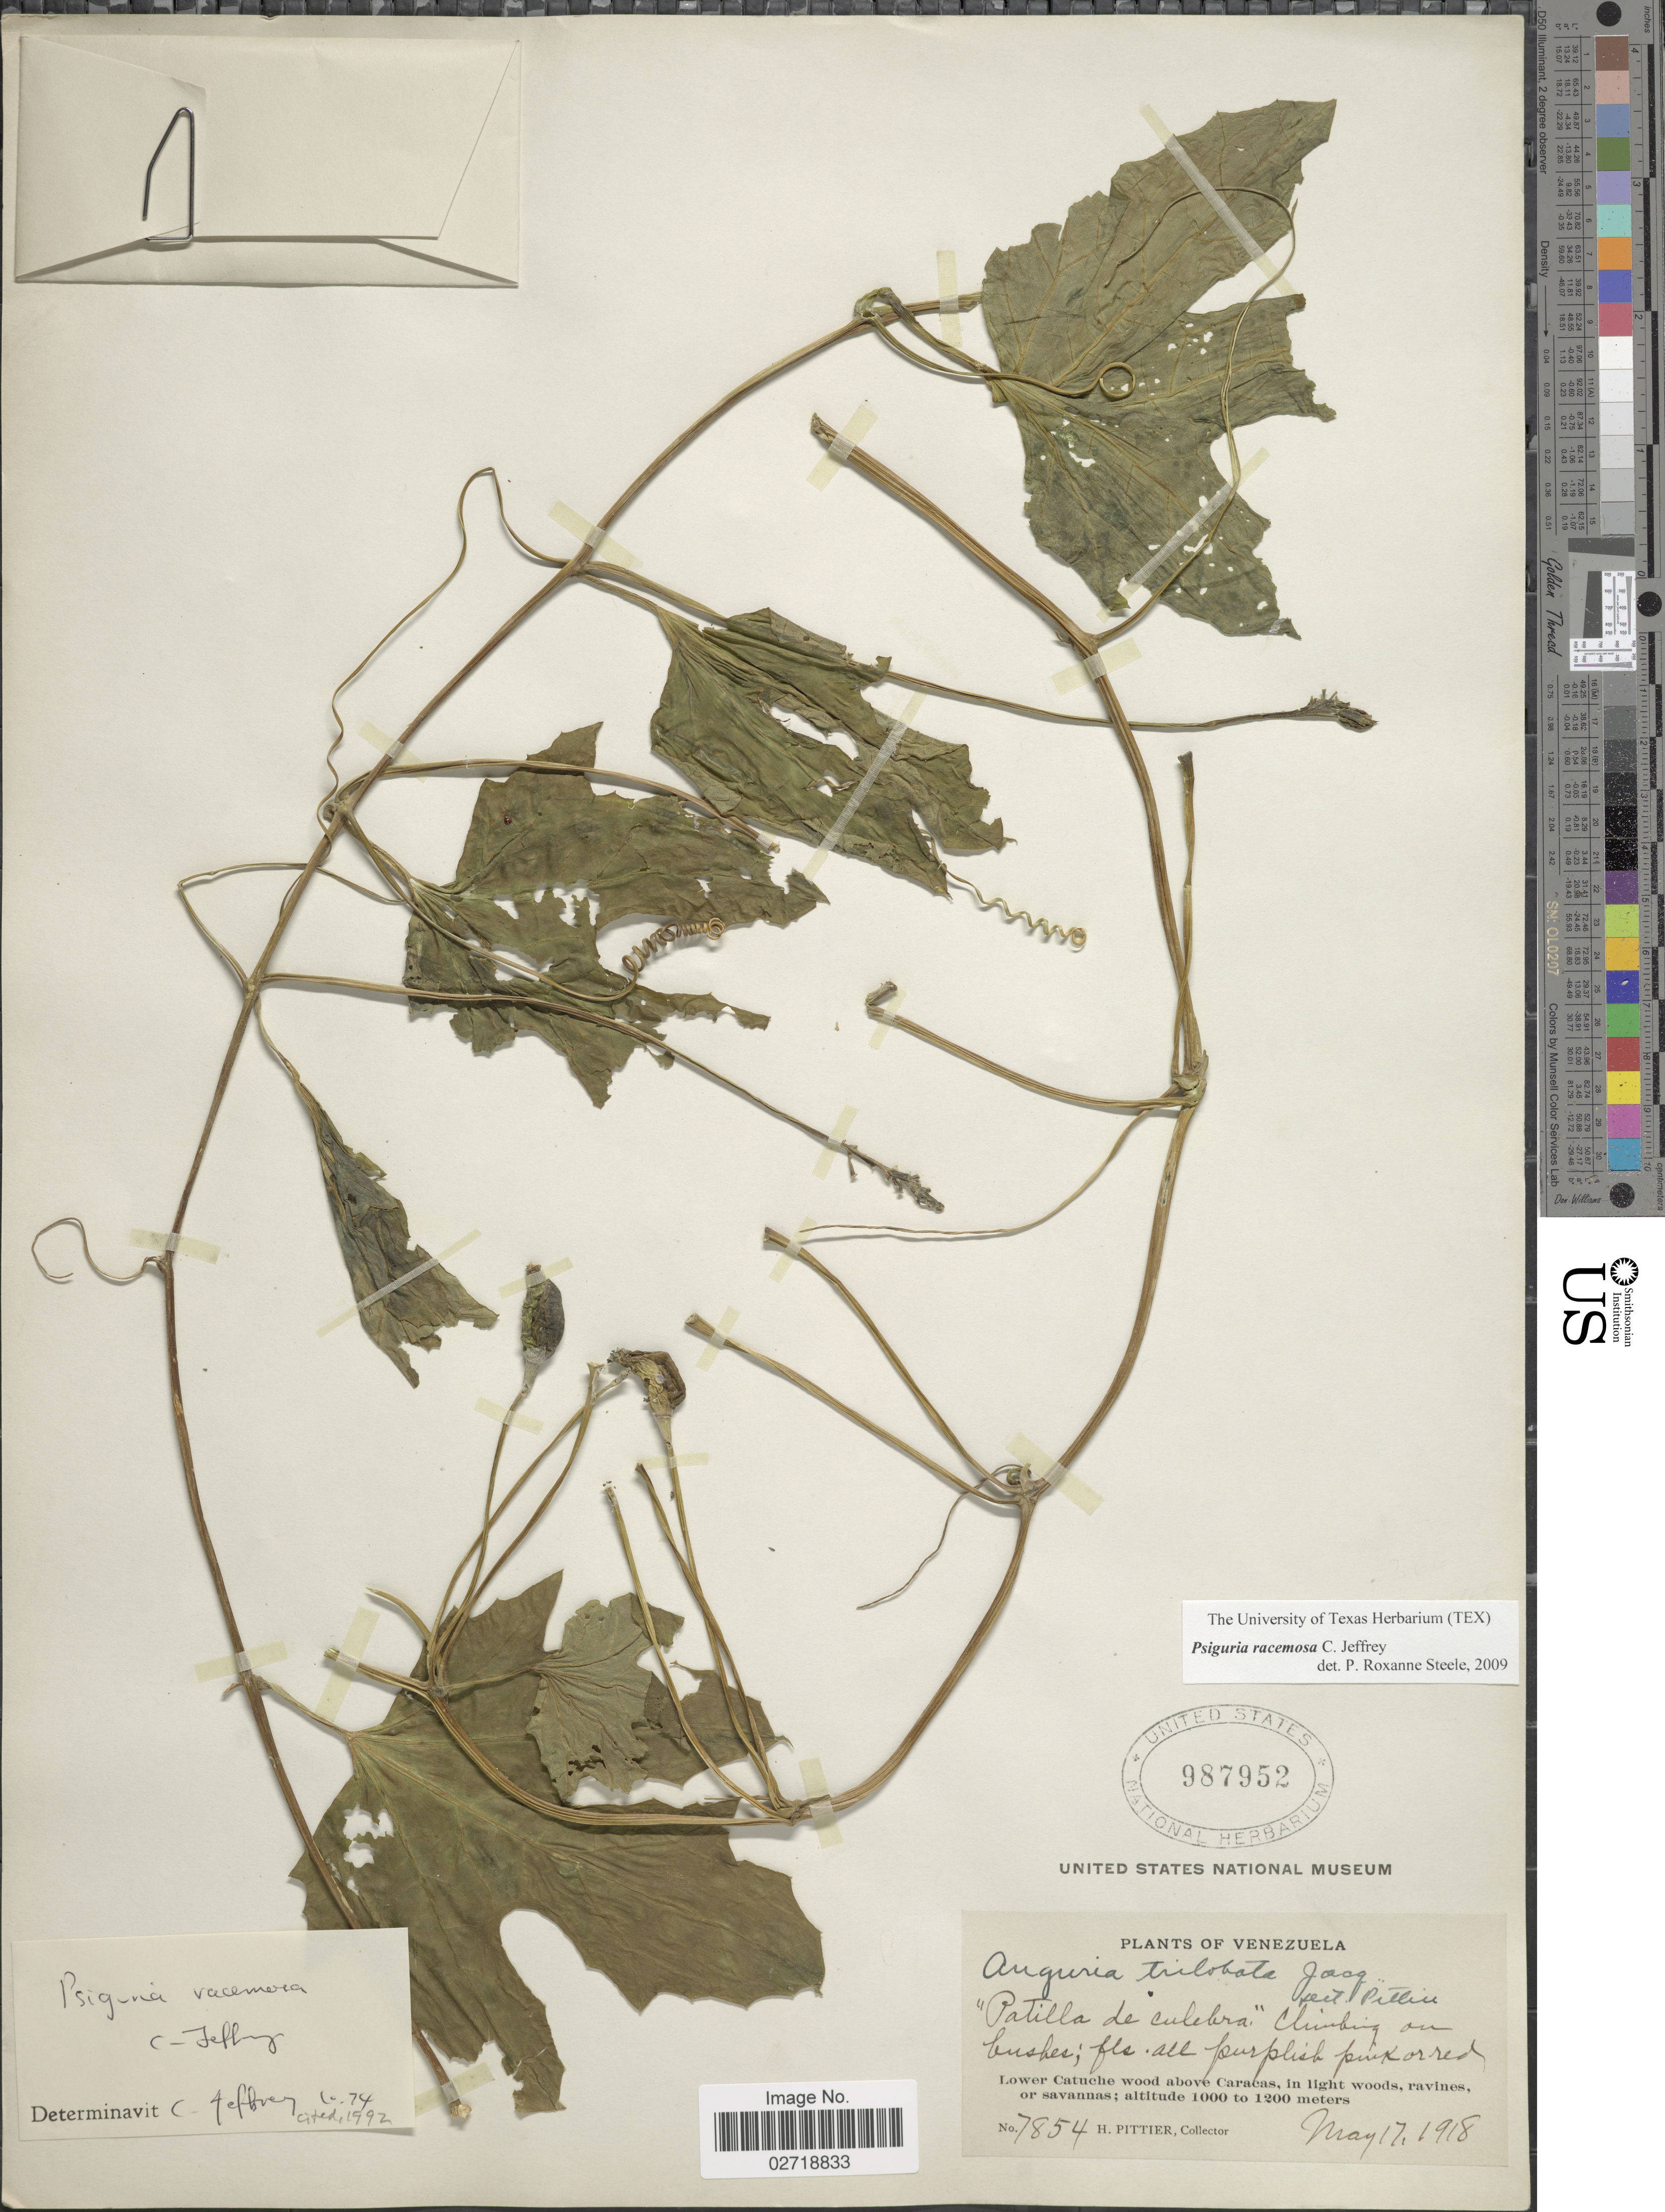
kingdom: Plantae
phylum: Tracheophyta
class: Magnoliopsida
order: Cucurbitales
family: Cucurbitaceae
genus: Psiguria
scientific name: Psiguria racemosa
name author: C. Jeffrey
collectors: H. F. Pittier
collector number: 7854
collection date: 1918-05-17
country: Venezuela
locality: Lower Catuche, wood above Caracas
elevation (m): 1000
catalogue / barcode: US 987952